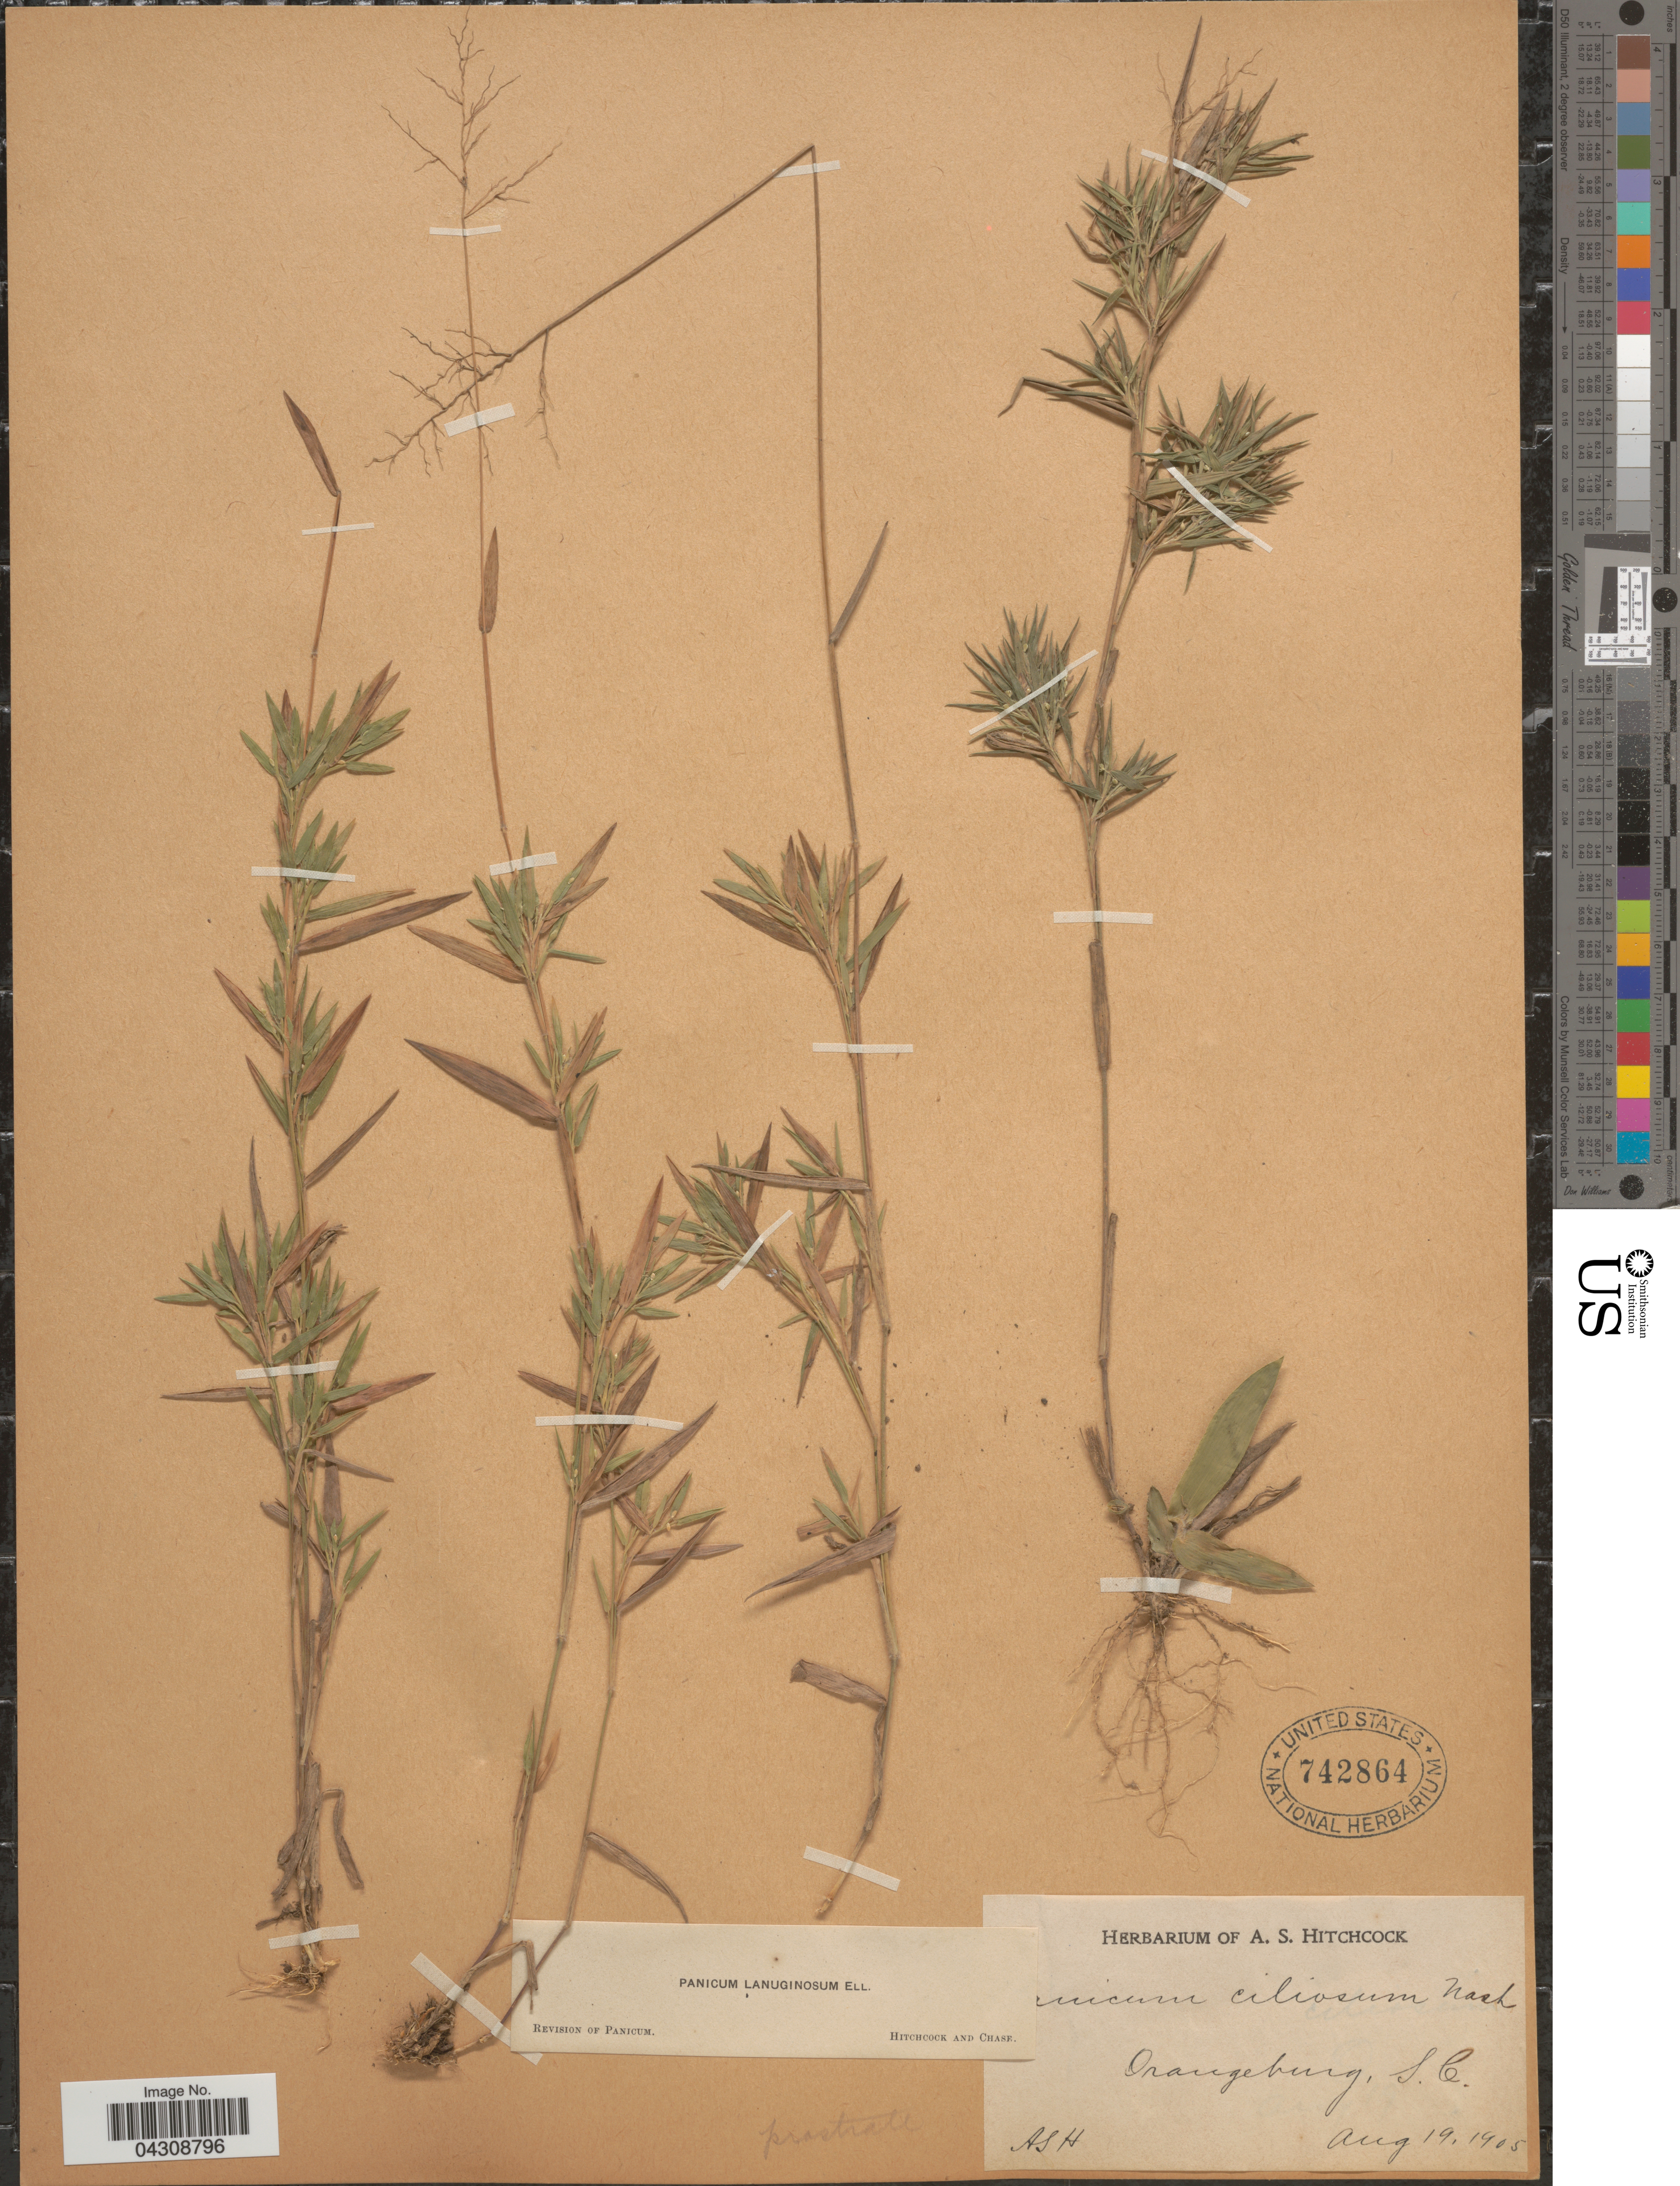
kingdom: Plantae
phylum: Tracheophyta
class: Liliopsida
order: Poales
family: Poaceae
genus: Dichanthelium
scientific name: Dichanthelium acuminatum var. acuminatum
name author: (Sw.) Gould & C.A. Clark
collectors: A. S. Hitchcock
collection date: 1905-08-19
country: United States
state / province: South Carolina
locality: Orangeburg.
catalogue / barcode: US 742864